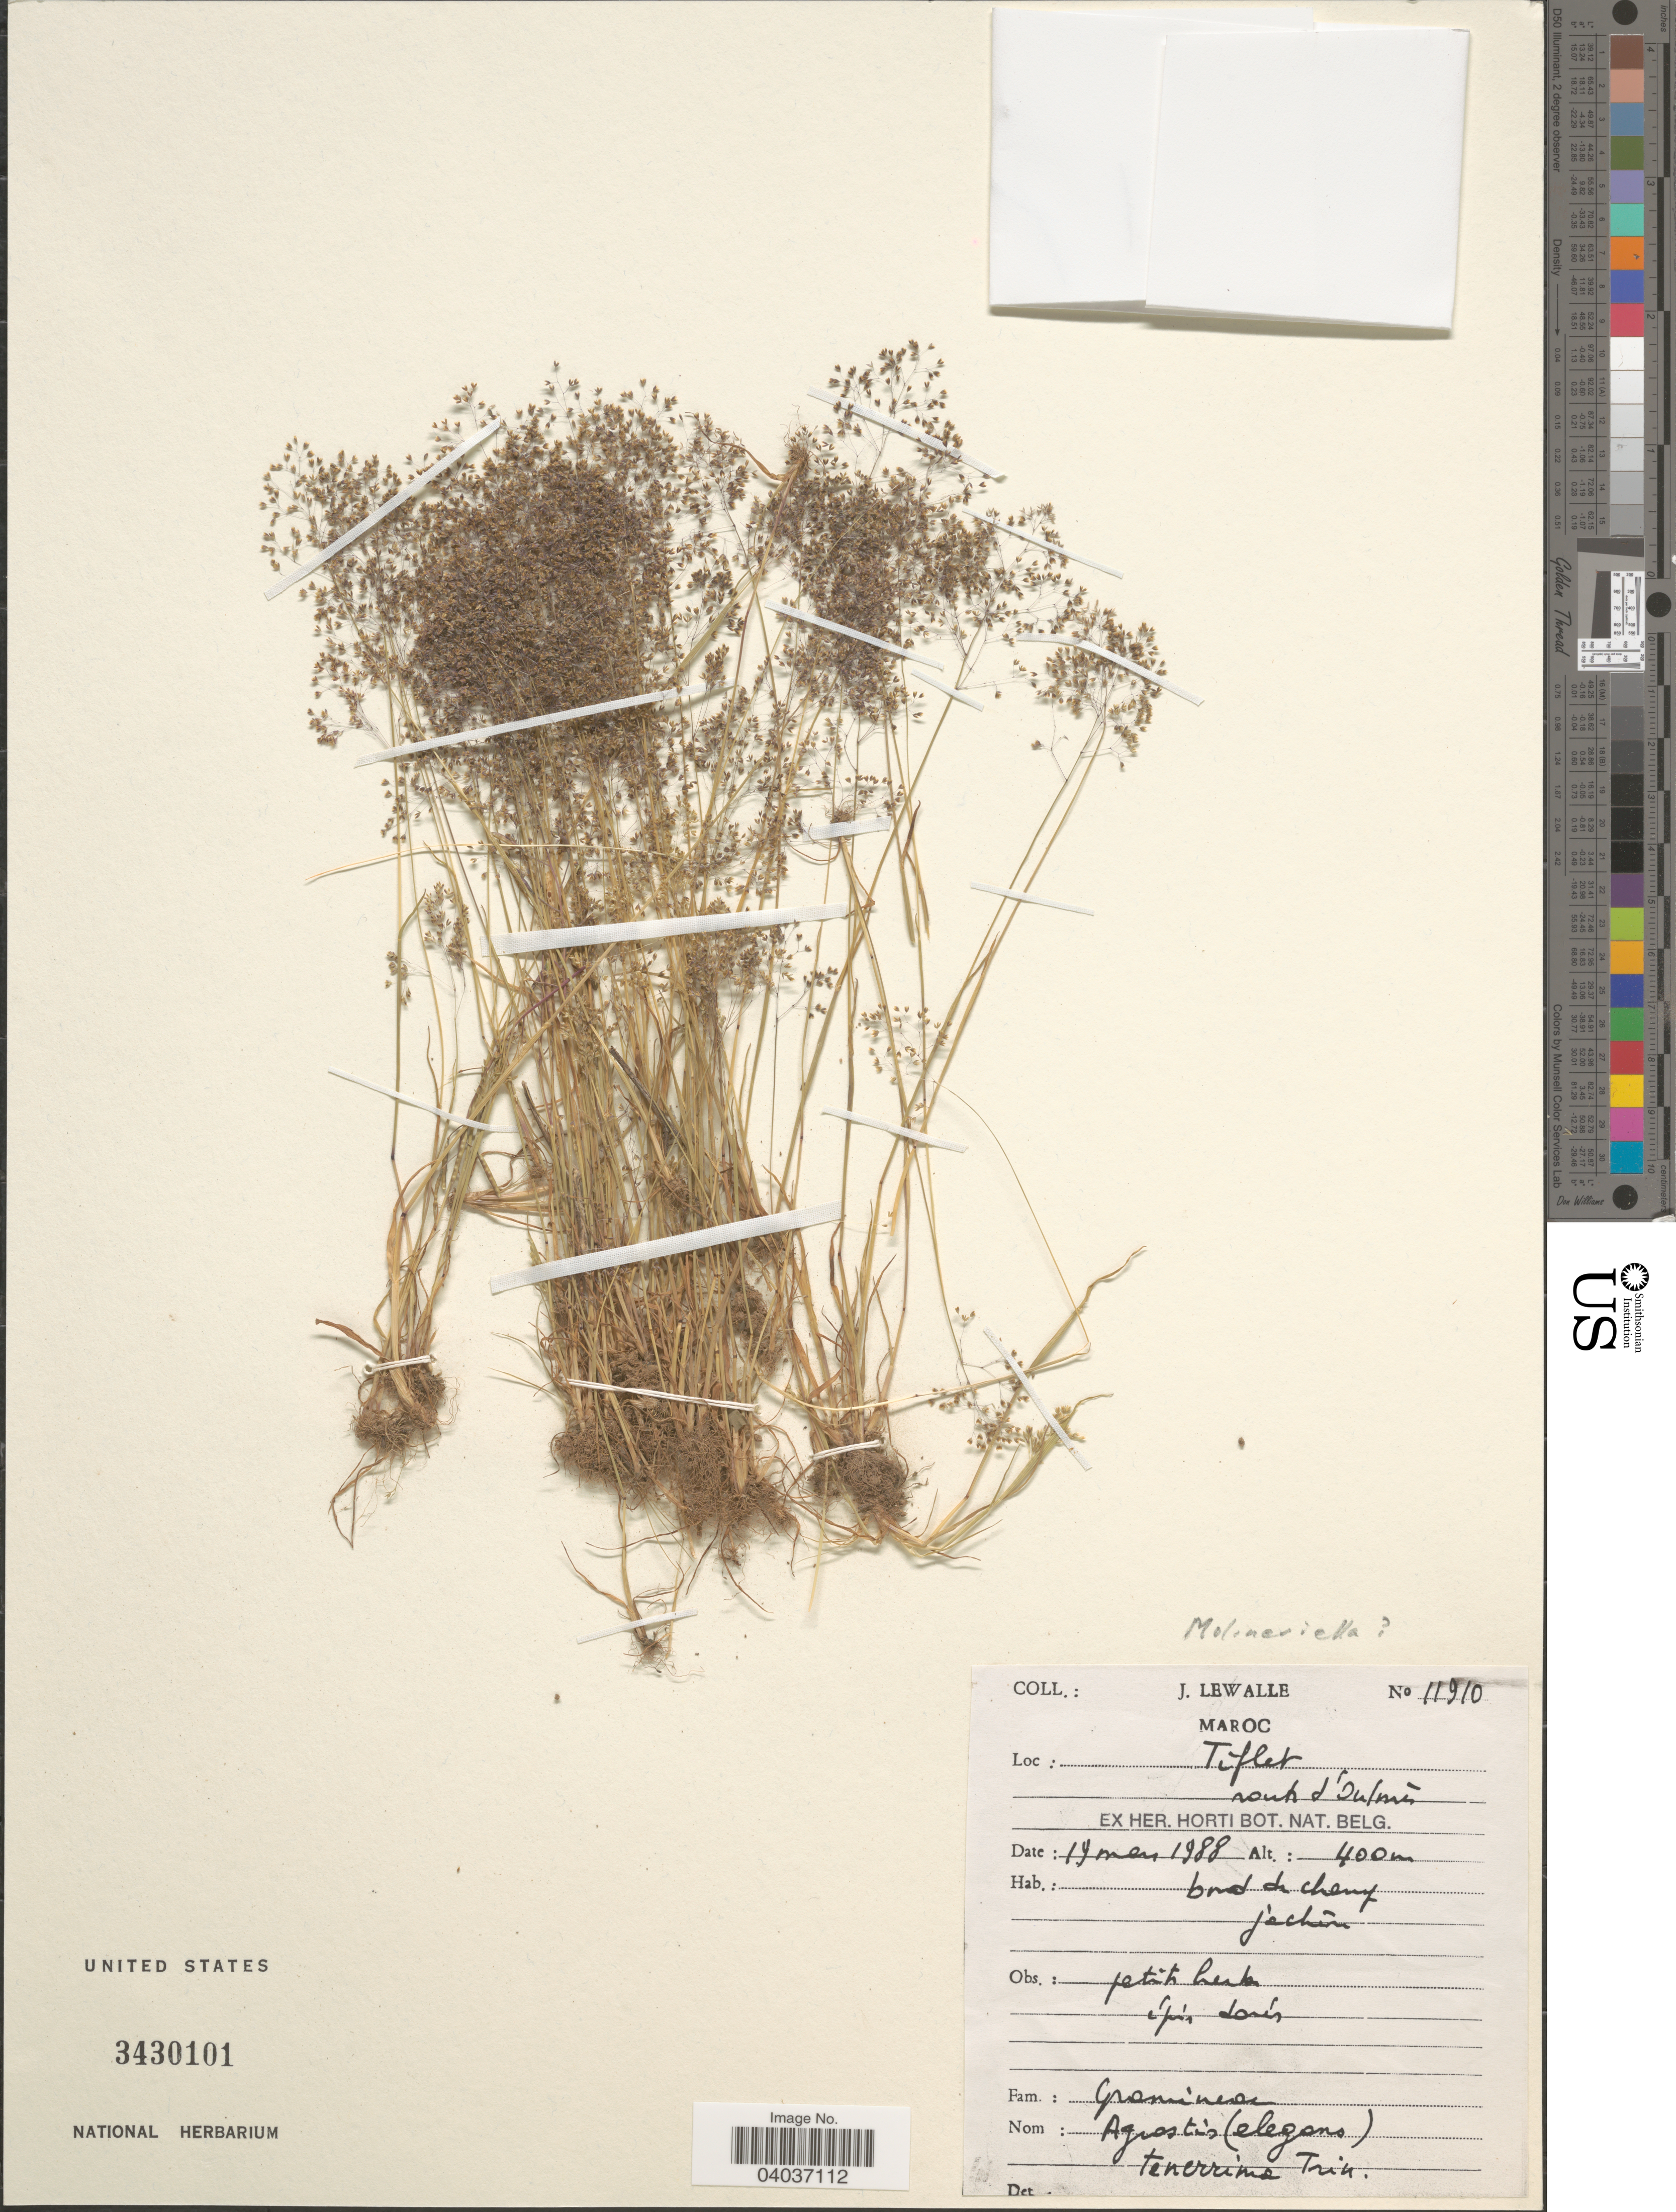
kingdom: Plantae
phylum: Tracheophyta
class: Liliopsida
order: Poales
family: Poaceae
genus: Molineriella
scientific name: Molineriella sp.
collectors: J. Lewalle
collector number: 11910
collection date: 1988-03-19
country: Morocco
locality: Maroc. Tiflet route d'Oulmes.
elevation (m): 400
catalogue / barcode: US 3430101